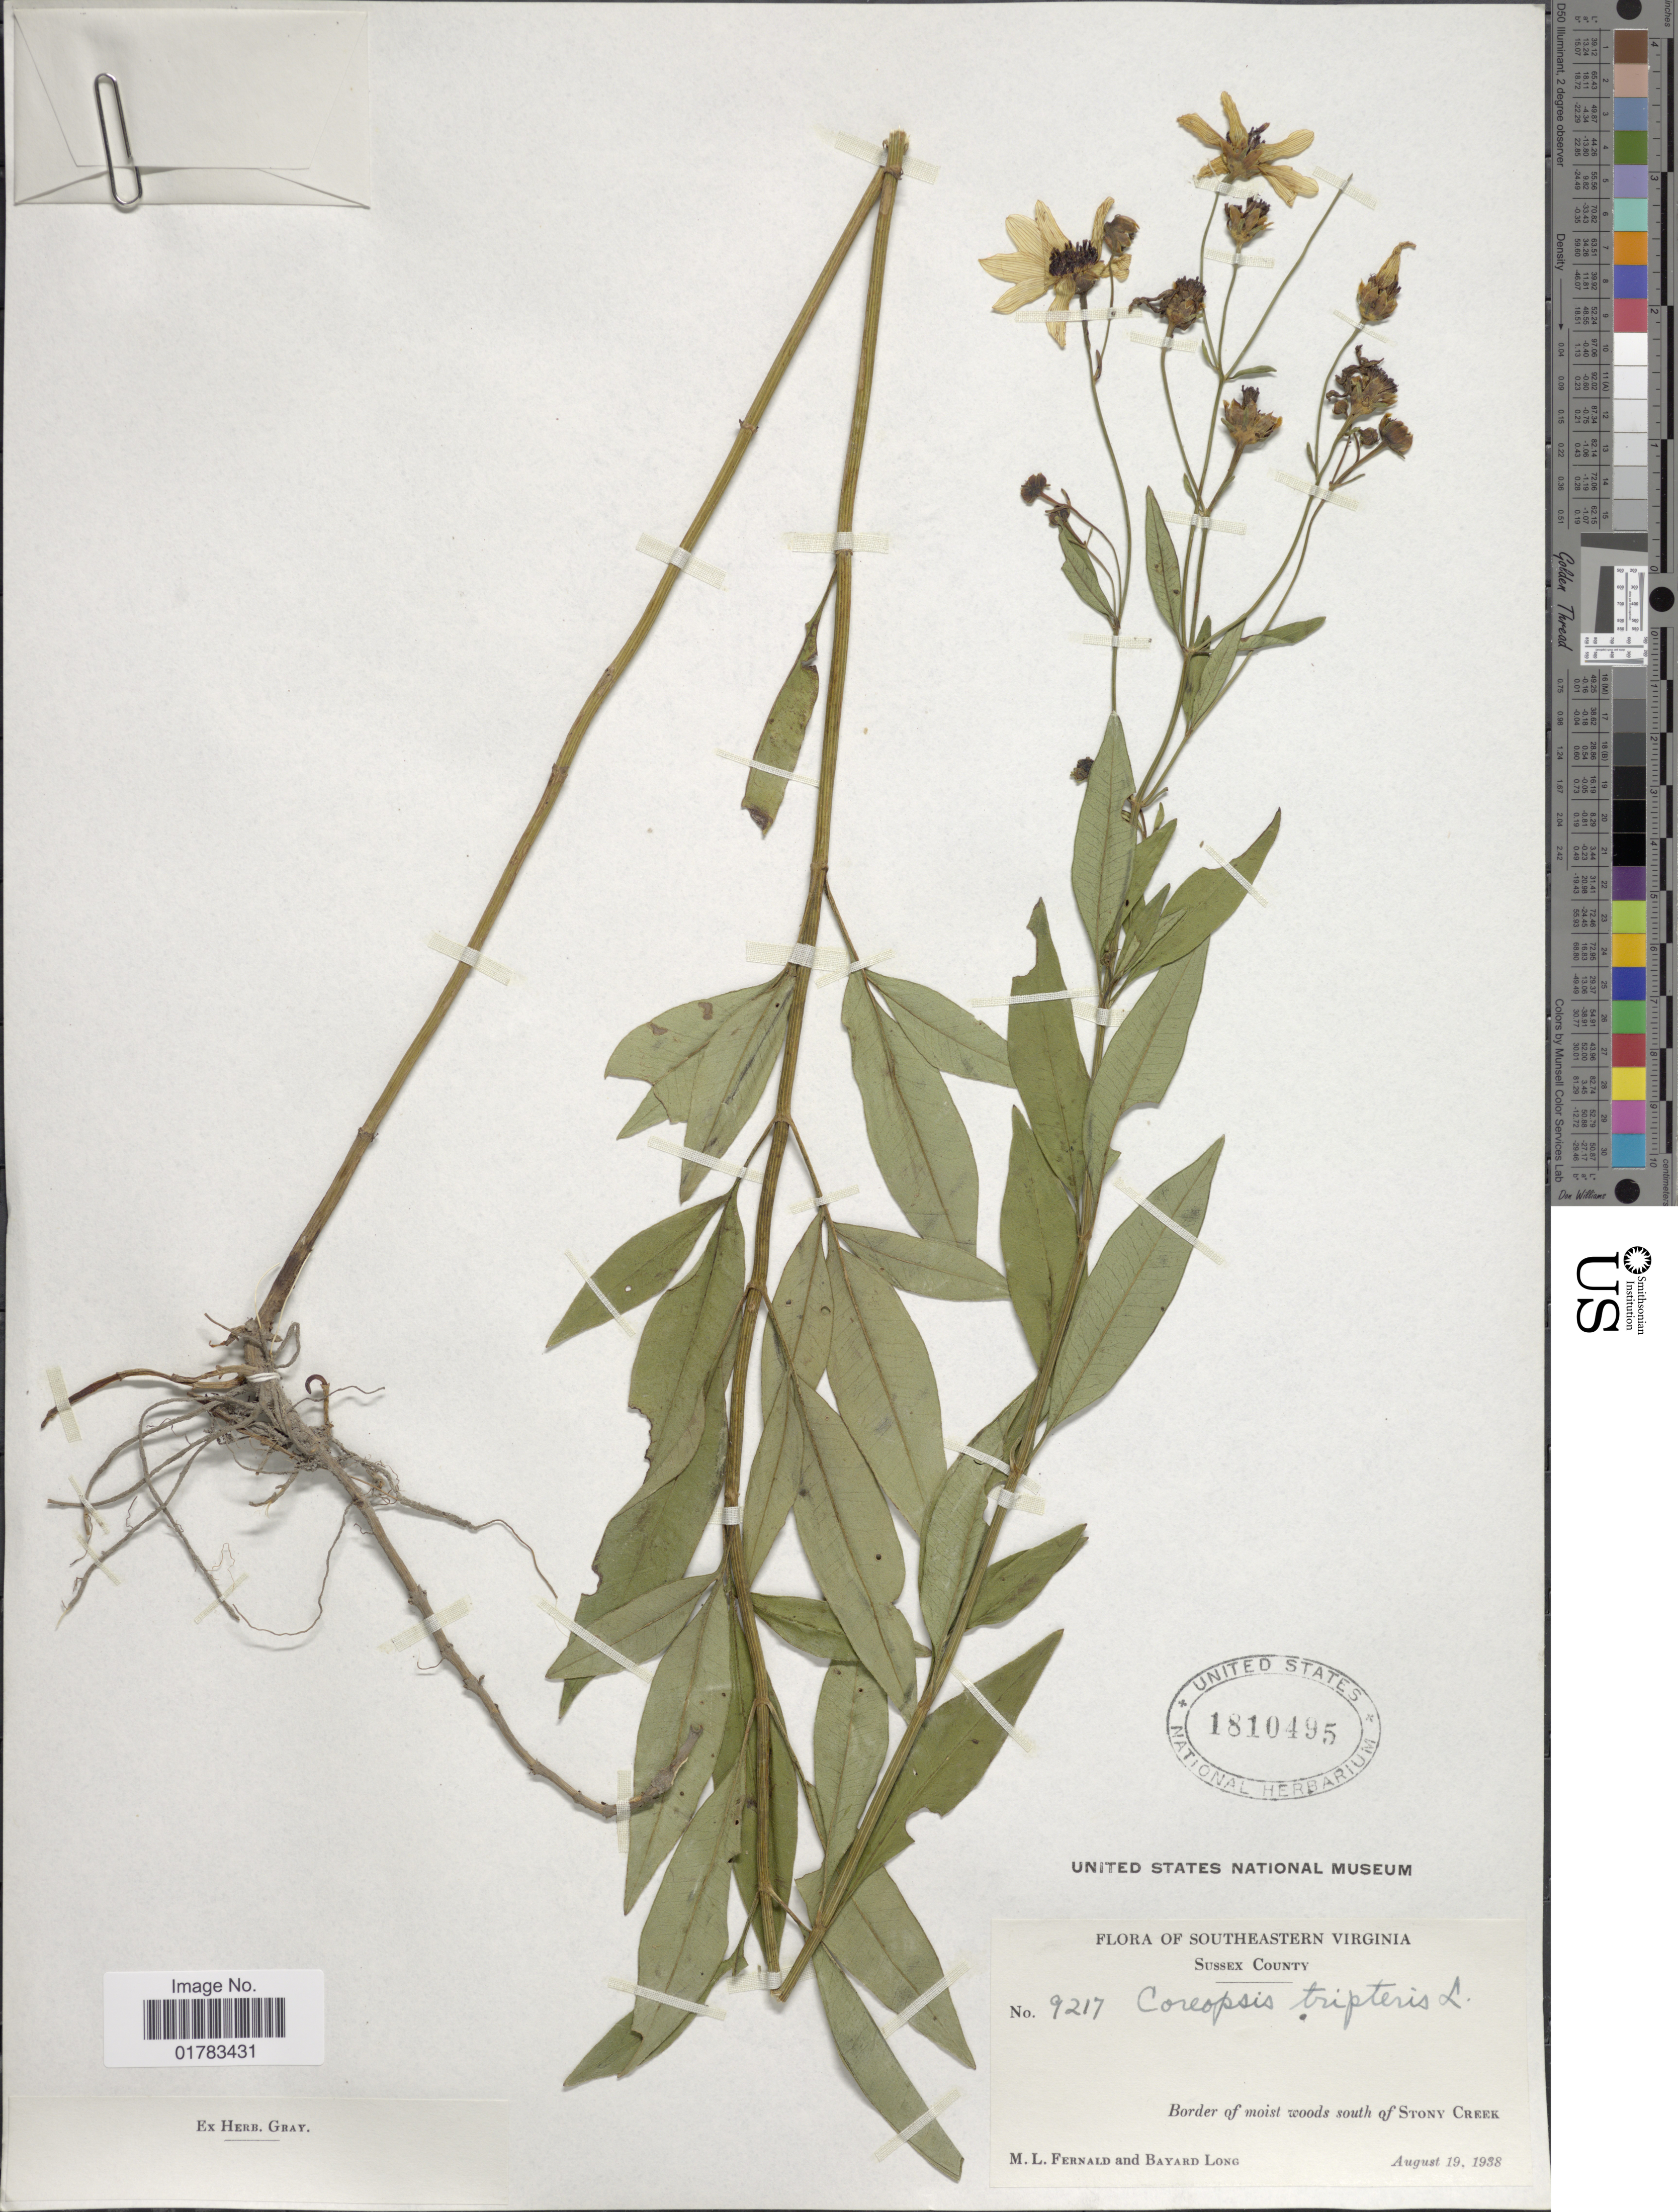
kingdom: Plantae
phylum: Tracheophyta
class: Magnoliopsida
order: Asterales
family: Asteraceae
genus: Coreopsis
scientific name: Coreopsis tripteris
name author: L.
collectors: M. L. Fernald & B. Long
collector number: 9217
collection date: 1938-08-19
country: United States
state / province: Virginia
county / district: Sussex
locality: Southeastern Virginia, Sussex County, border of moist woods south of Stony Creek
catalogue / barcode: US 1810495